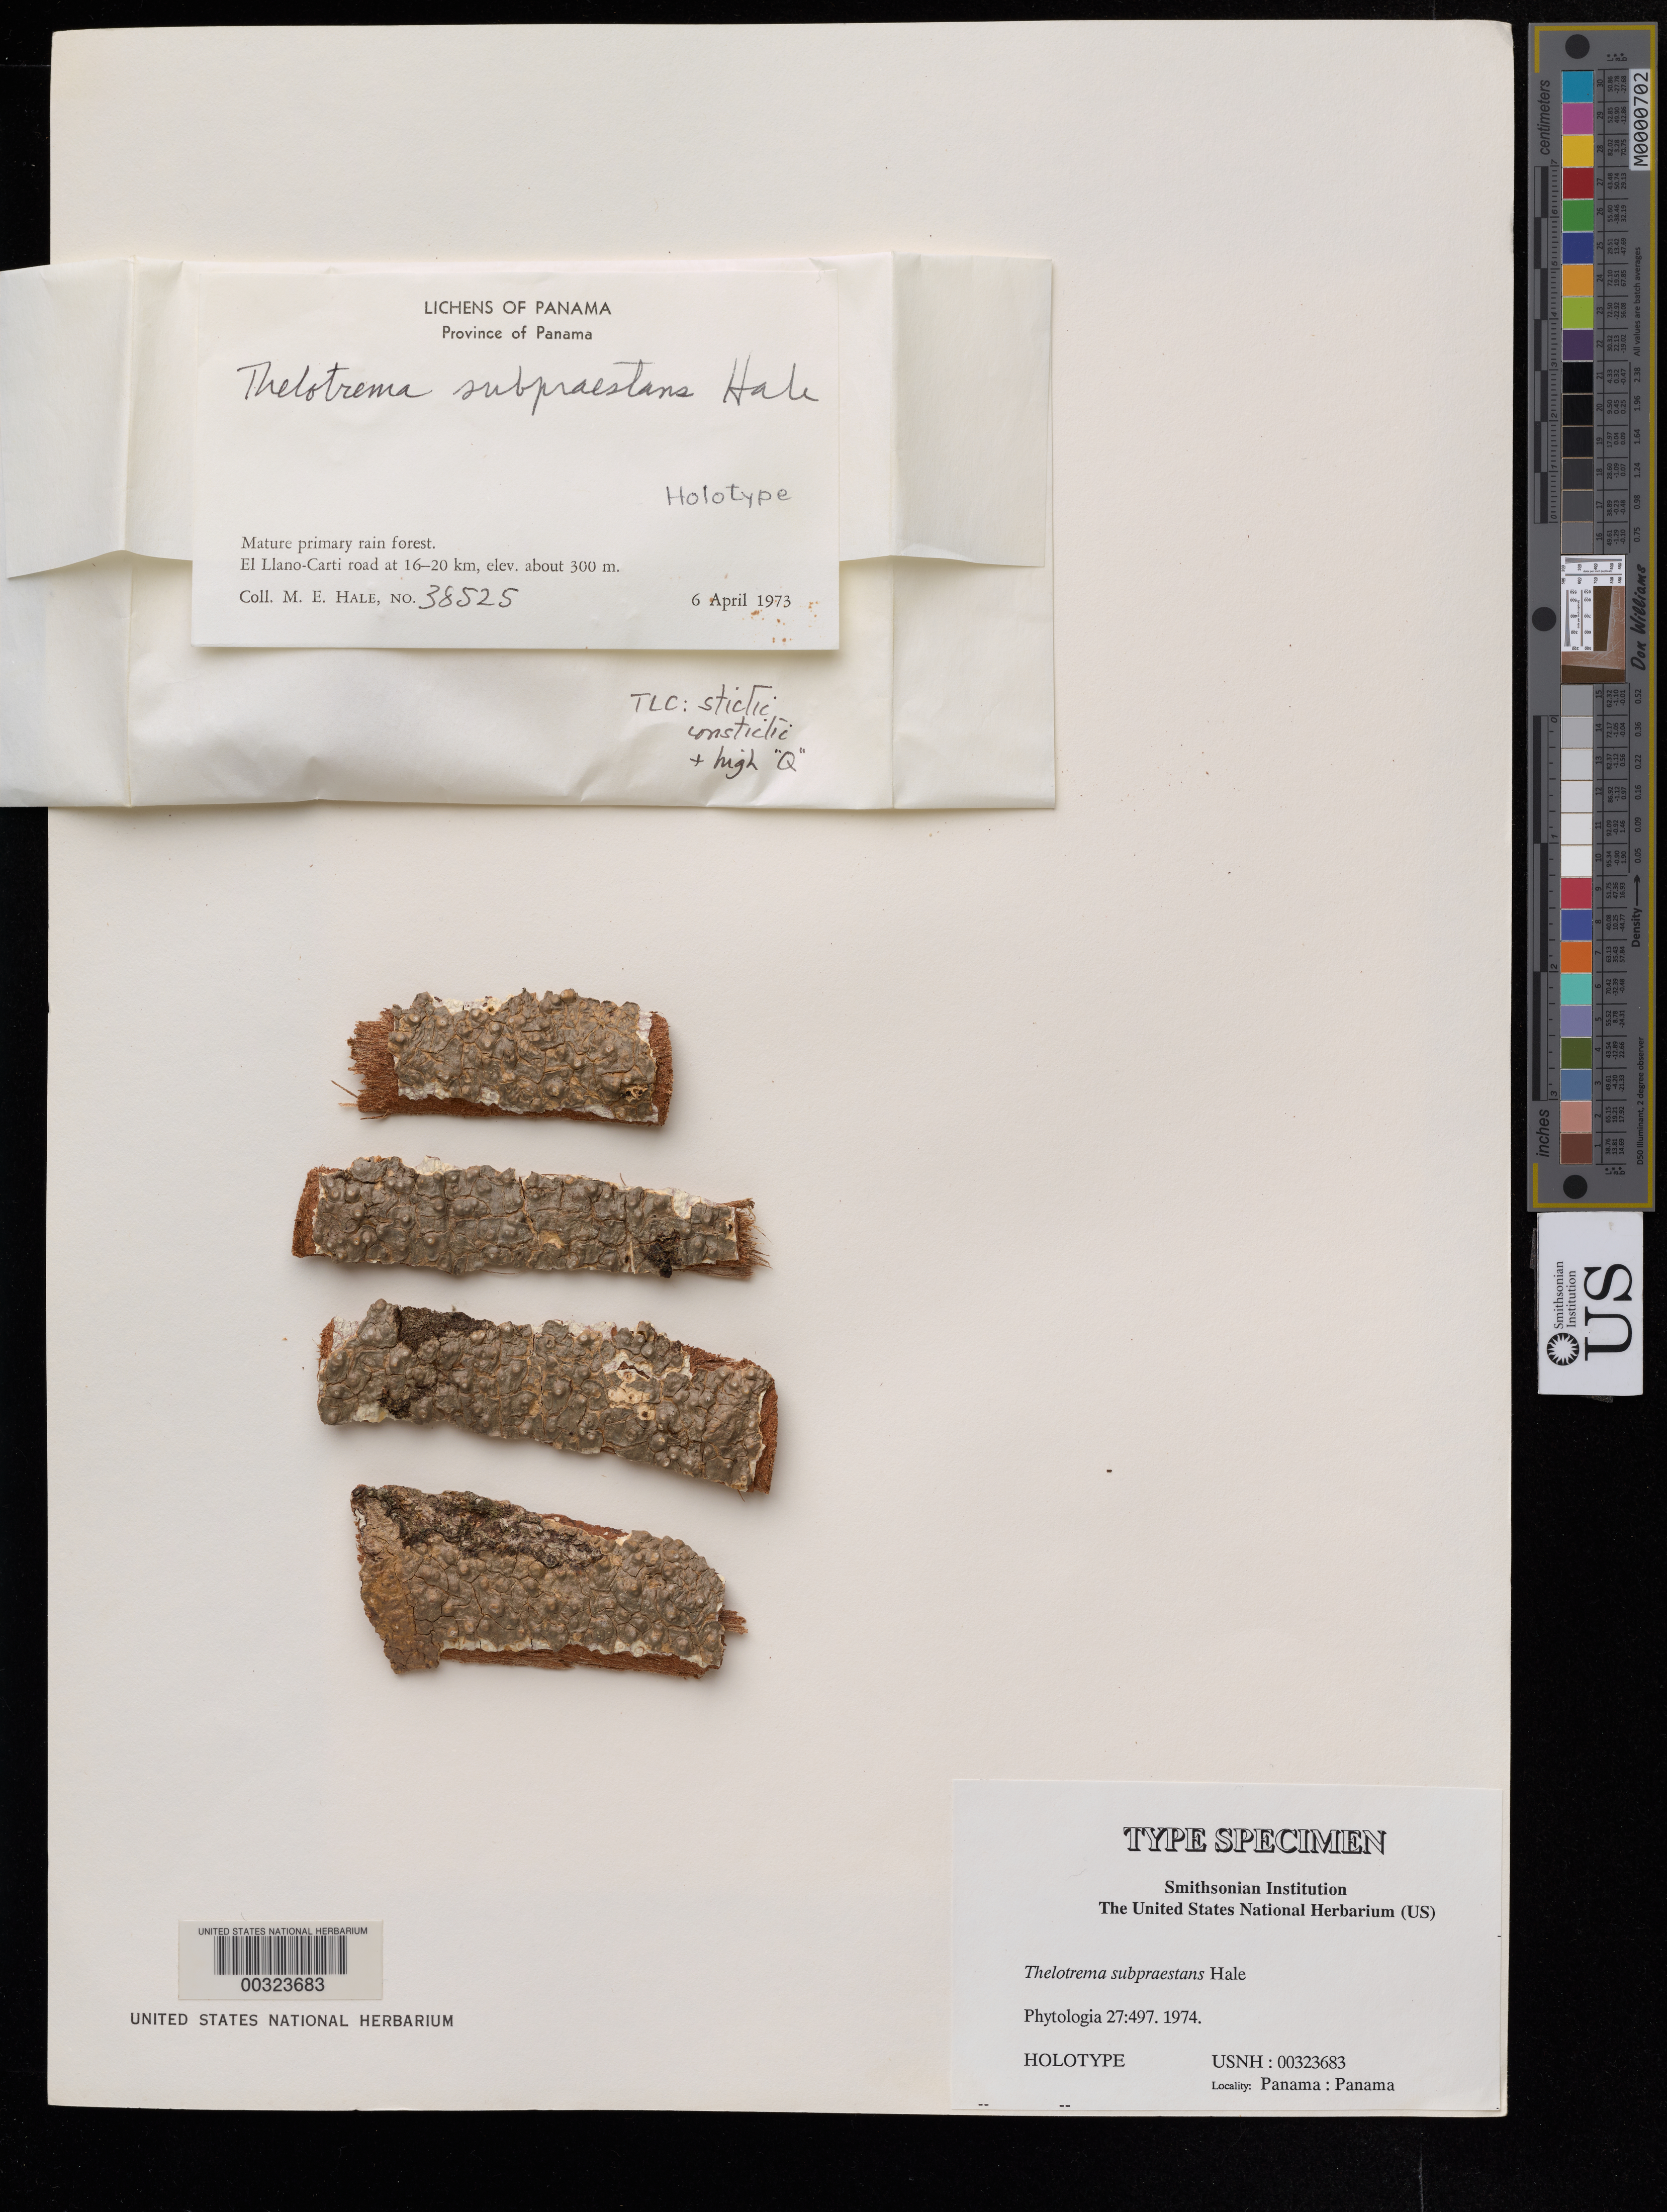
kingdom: Fungi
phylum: Ascomycota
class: Lecanoromycetes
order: Ostropales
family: Graphidaceae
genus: Thelotrema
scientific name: Thelotrema subpraestans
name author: Hale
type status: Holotype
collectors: M. Hale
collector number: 38525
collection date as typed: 06 Apr 1973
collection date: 1973-04-06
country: Panama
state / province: Panamá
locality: El Llano-Carti Road at 16-20 km.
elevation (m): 300